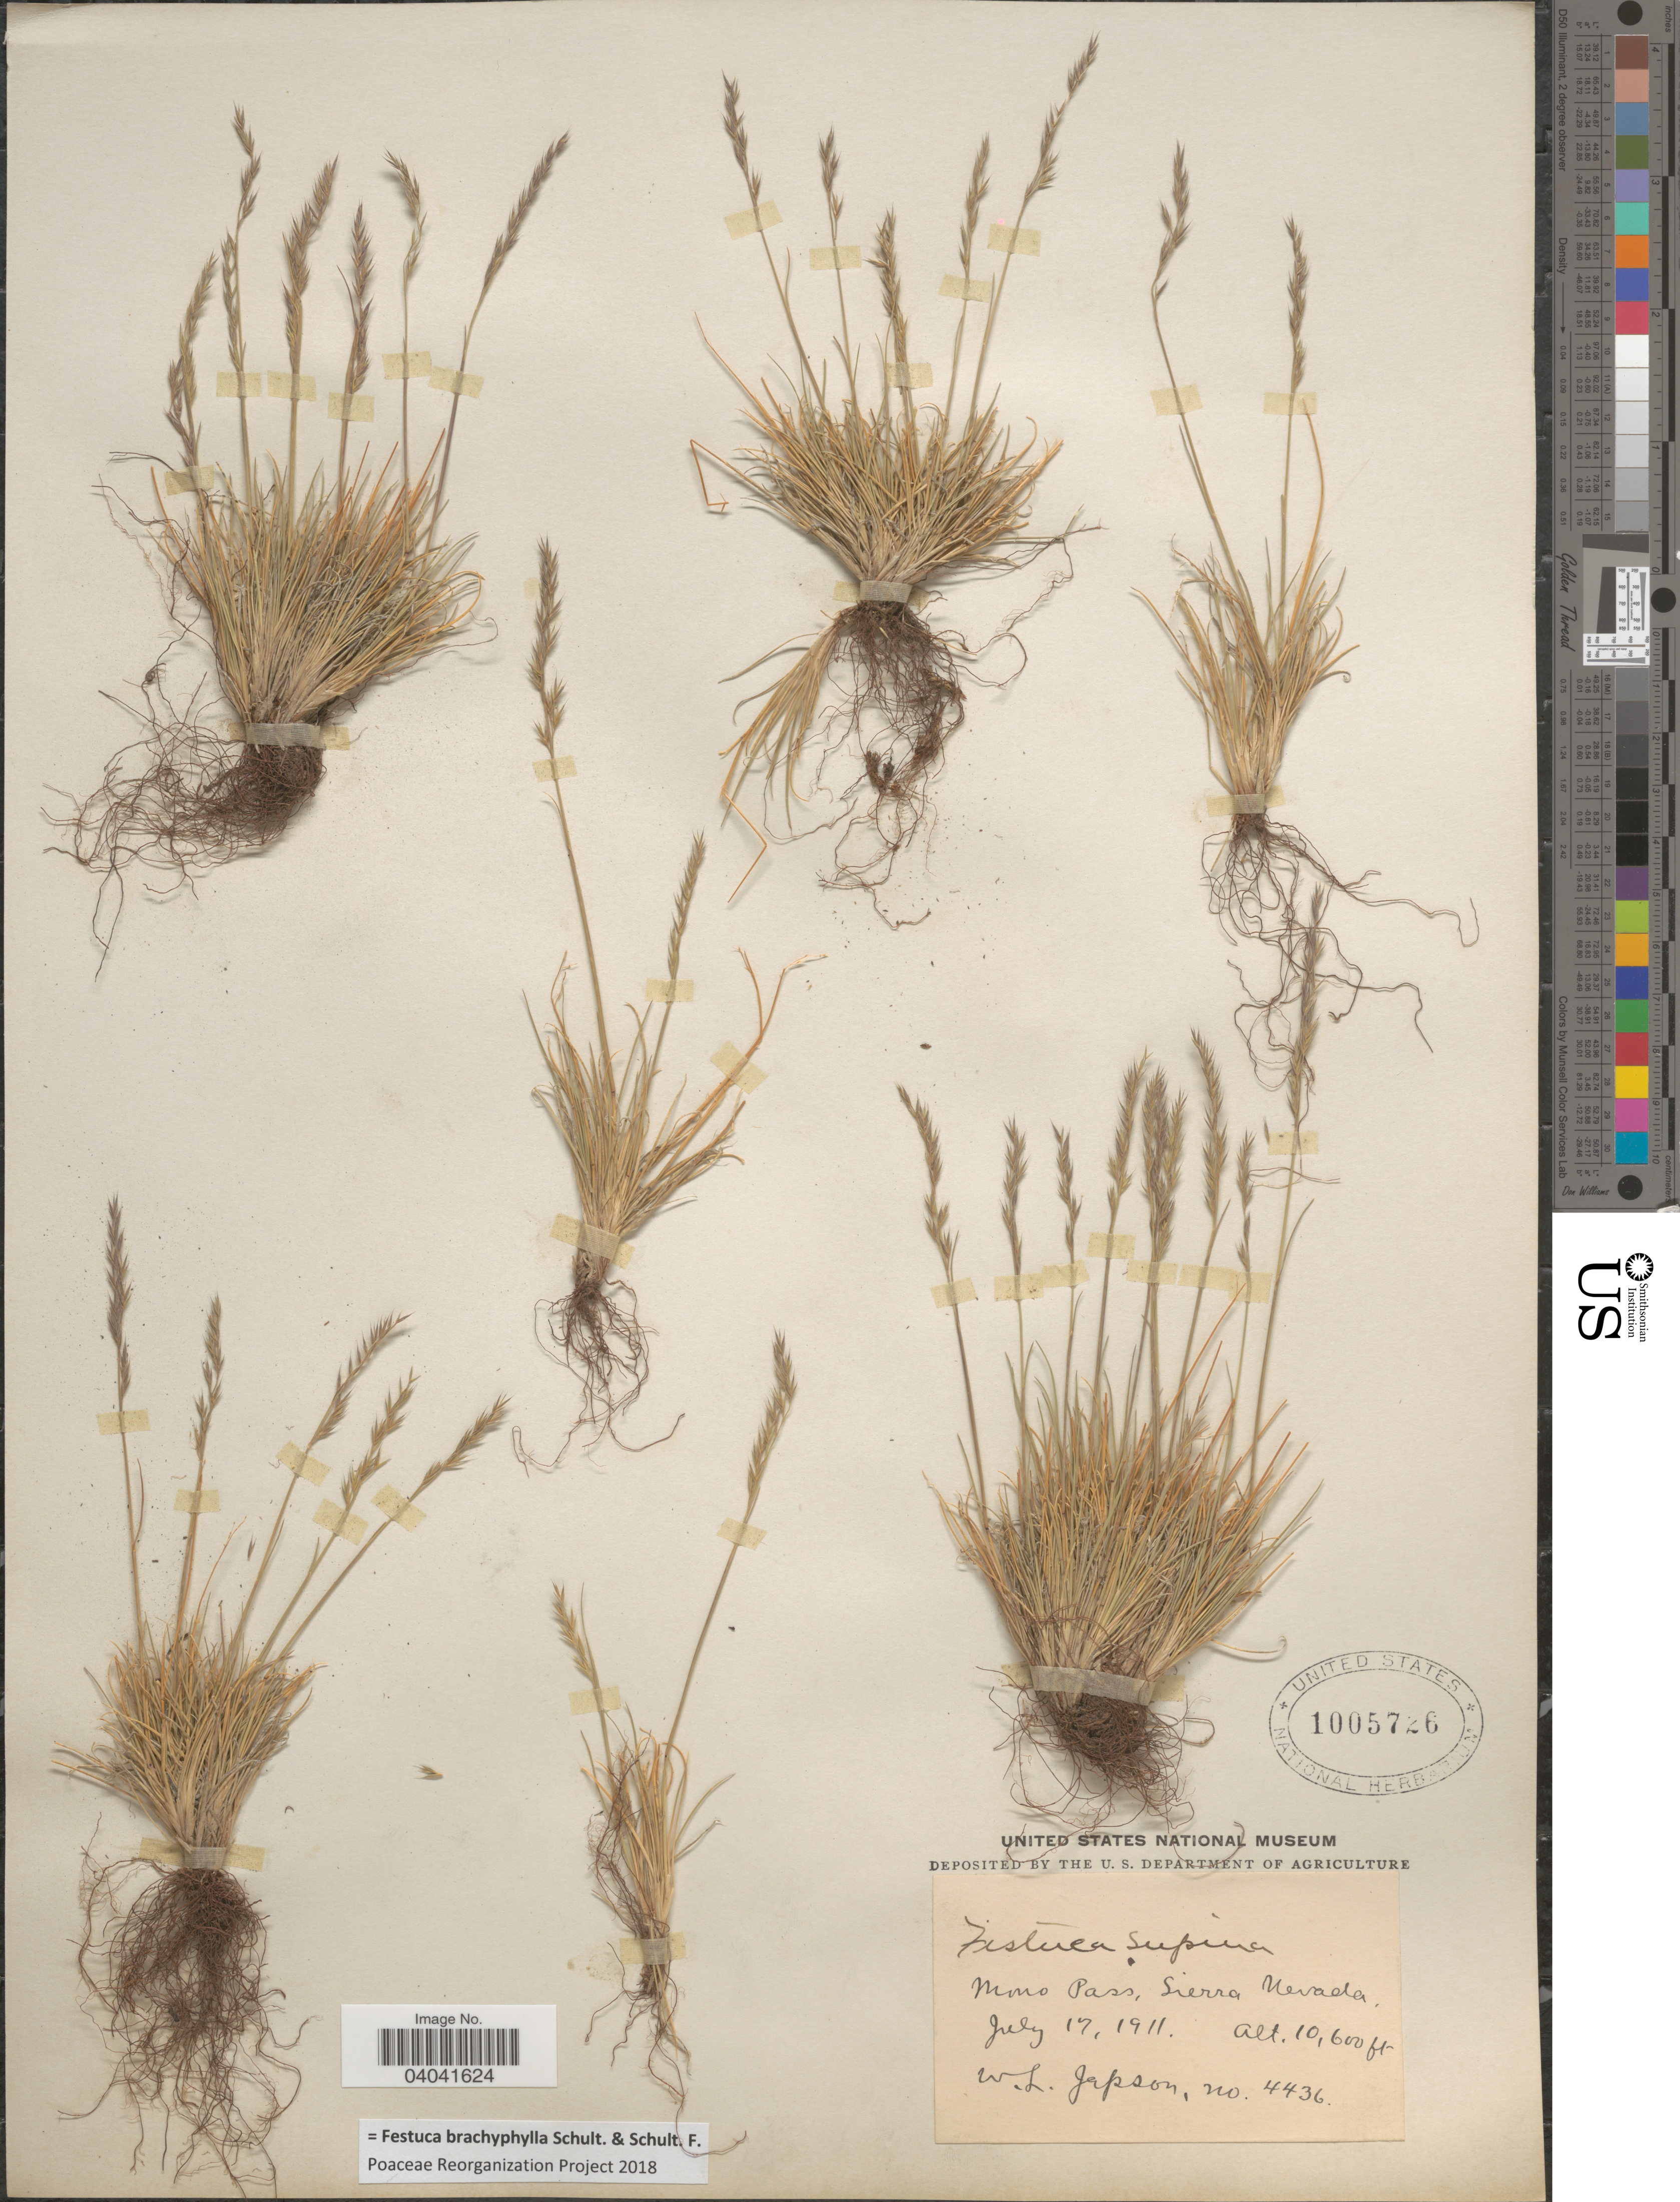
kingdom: Plantae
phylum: Tracheophyta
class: Liliopsida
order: Poales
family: Poaceae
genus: Festuca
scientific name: Festuca brachyphylla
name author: Schult. & Schult. f.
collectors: W. L. Jepson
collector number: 4436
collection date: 1911-07-17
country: United States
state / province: California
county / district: Mono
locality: Mono Pass, Sierra Nevada.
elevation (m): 3231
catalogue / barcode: US 1005726